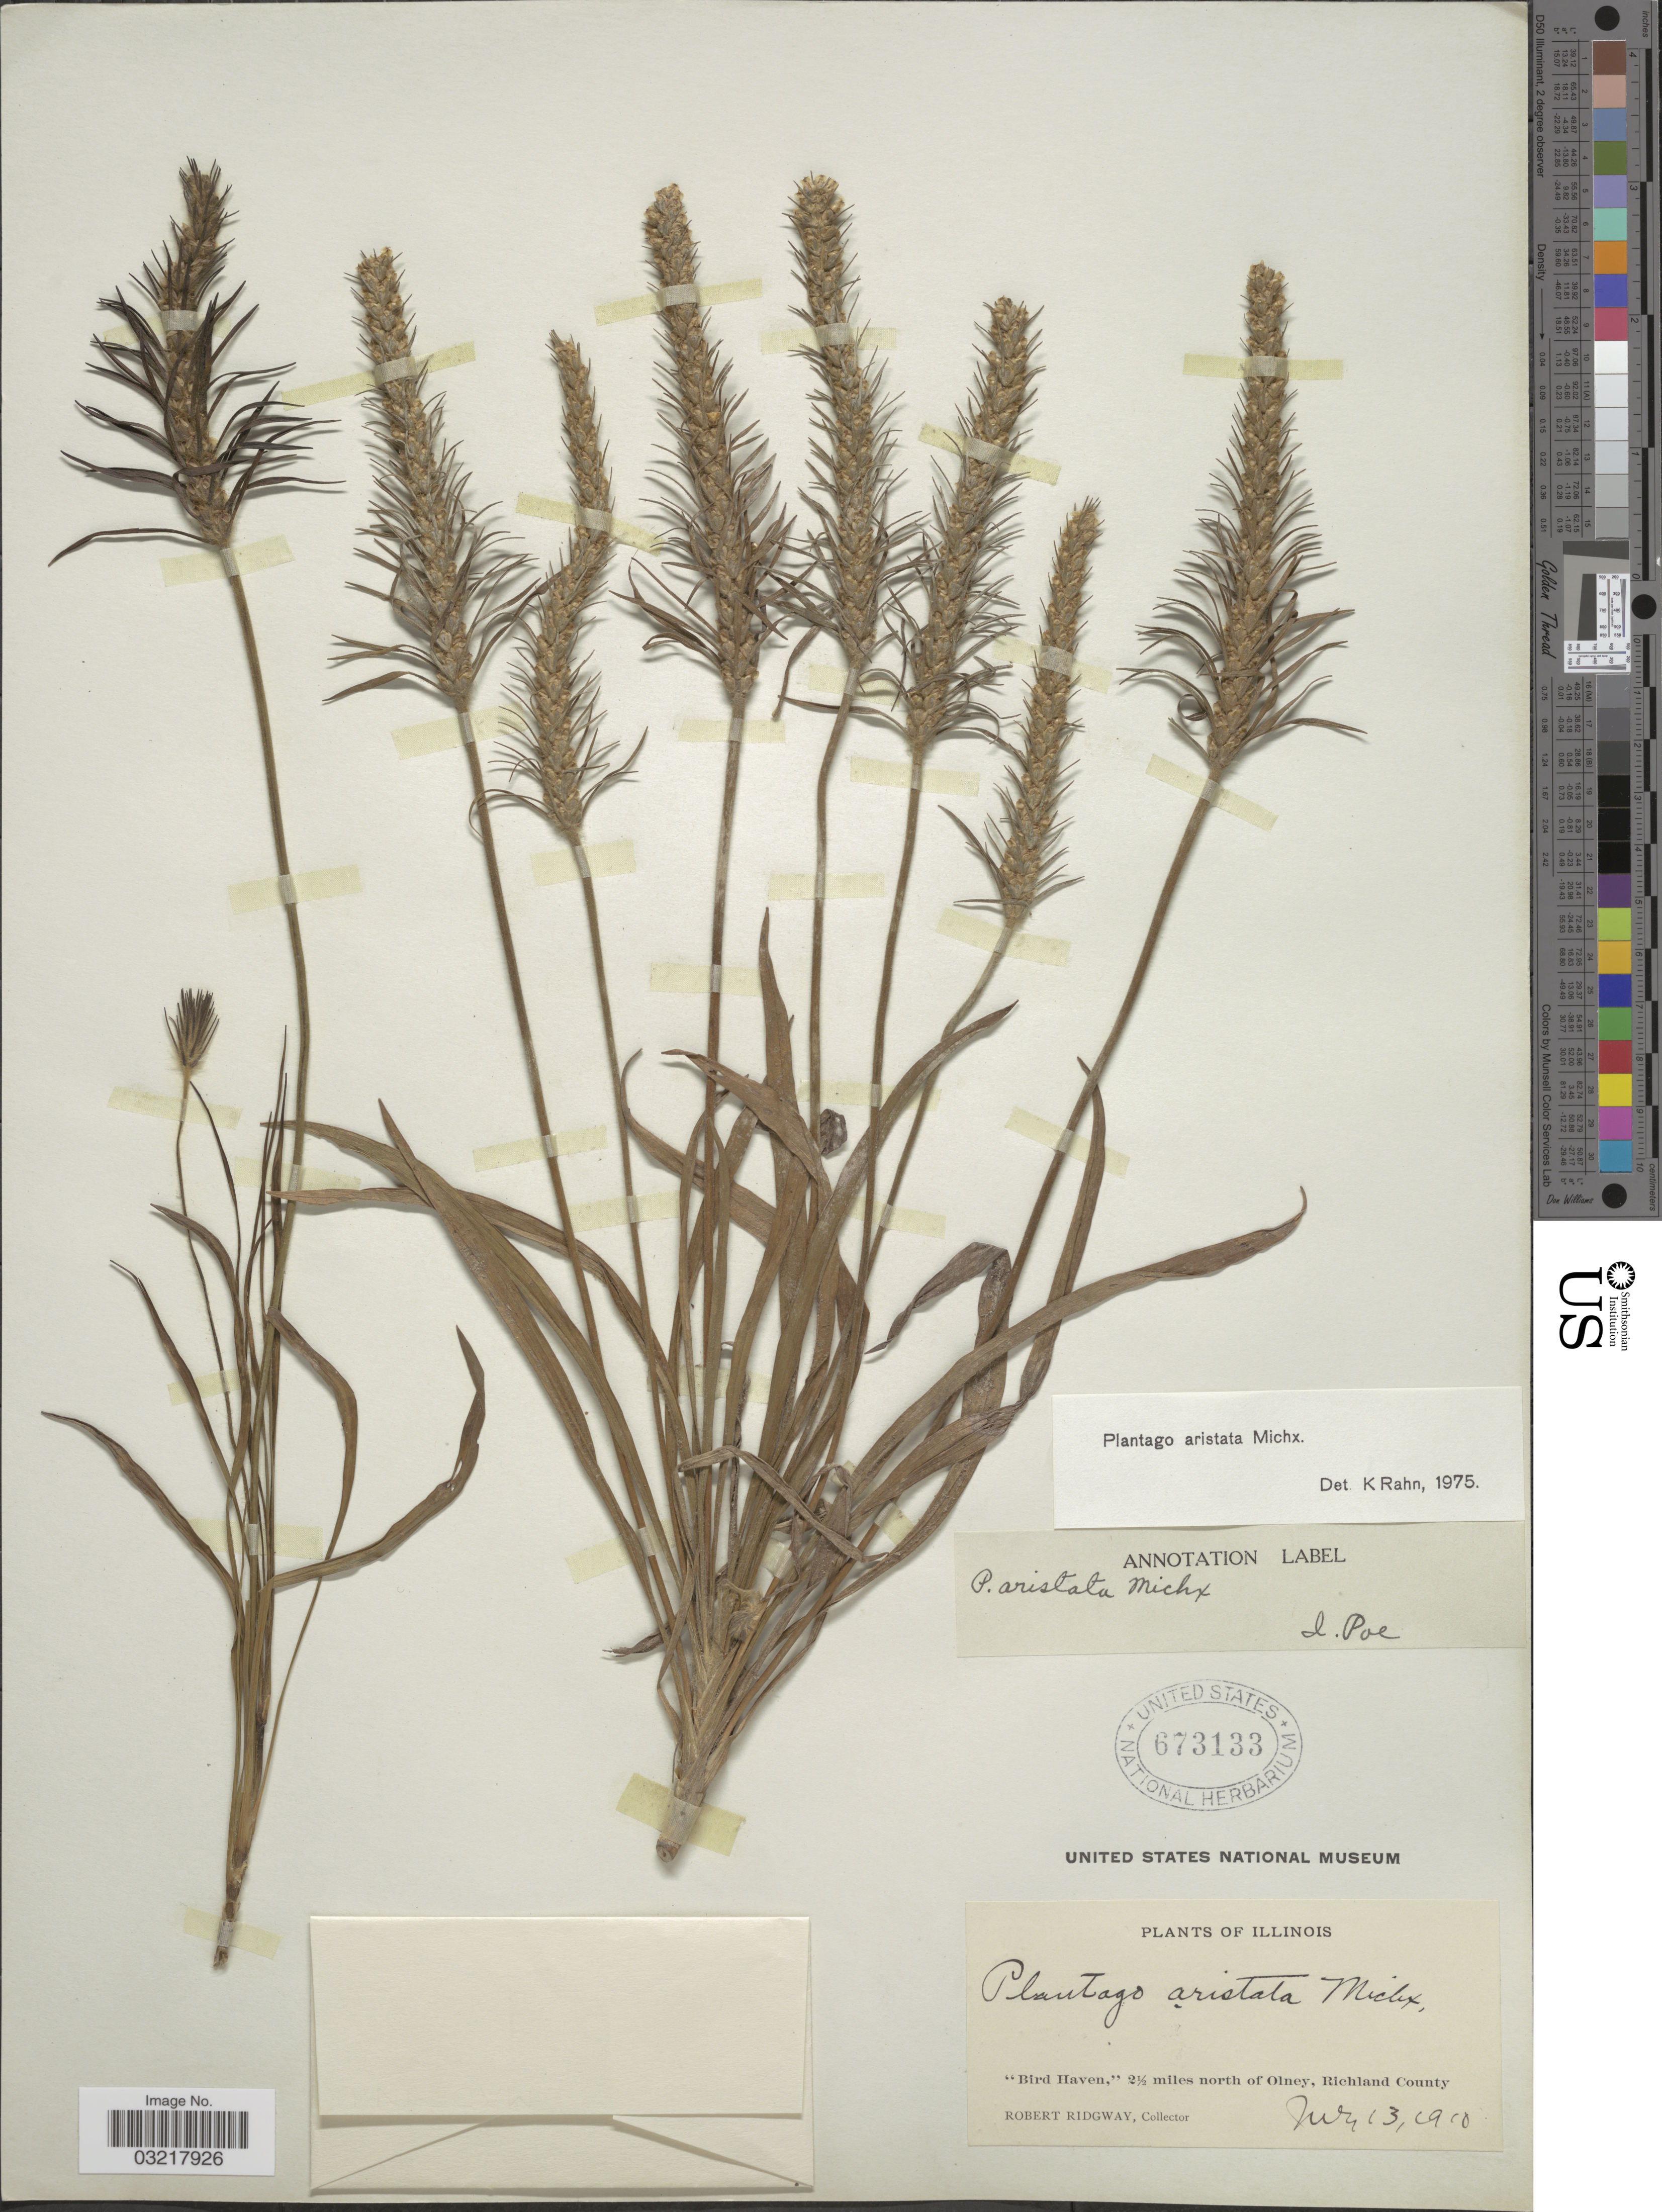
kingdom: Plantae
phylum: Tracheophyta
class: Magnoliopsida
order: Lamiales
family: Plantaginaceae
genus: Plantago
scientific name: Plantago aristata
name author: Michx.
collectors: R. Ridgway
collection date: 1910-07-13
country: United States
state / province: Illinois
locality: Bird Haven,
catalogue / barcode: US 673133